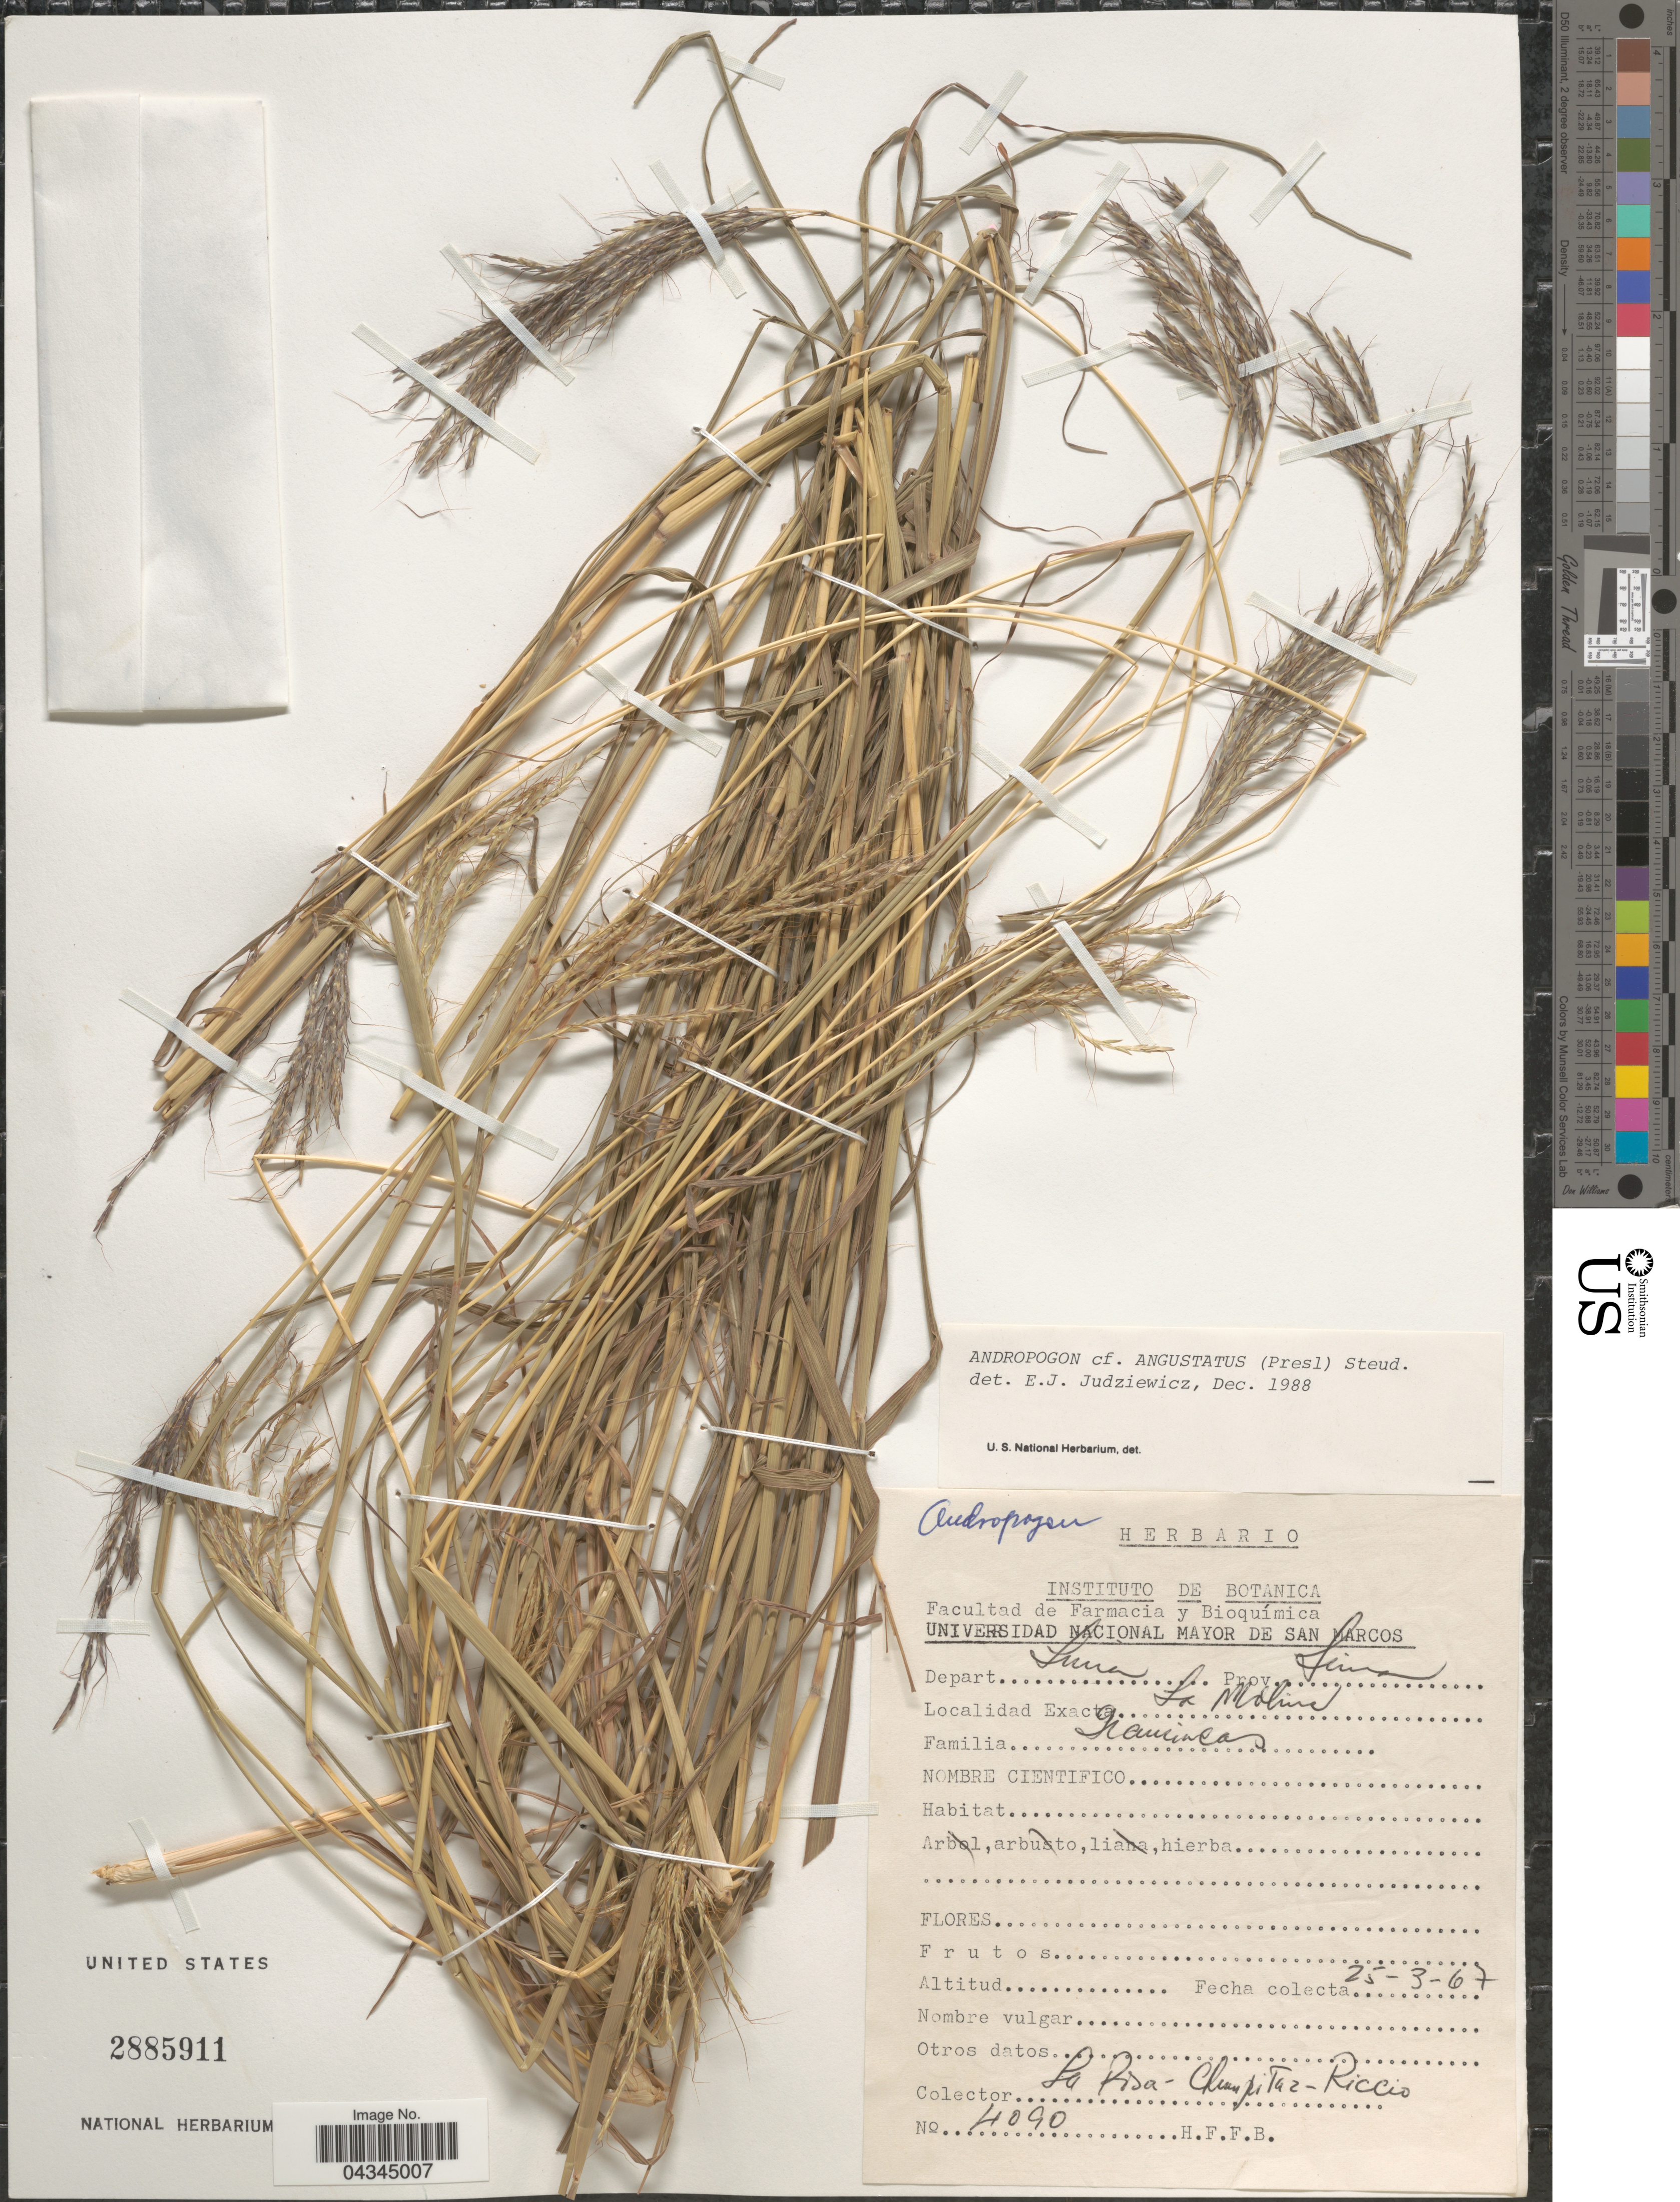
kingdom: Plantae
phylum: Tracheophyta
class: Liliopsida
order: Poales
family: Poaceae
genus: Andropogon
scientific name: Andropogon angustatus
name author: (J. Presl) Steud.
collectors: La Pisa, Chumpitáz & Riccio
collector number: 4090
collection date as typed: Transcribed d/m/y: 25/3/67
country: Peru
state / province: Lima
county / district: Lima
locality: La Molina.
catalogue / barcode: US 2885911